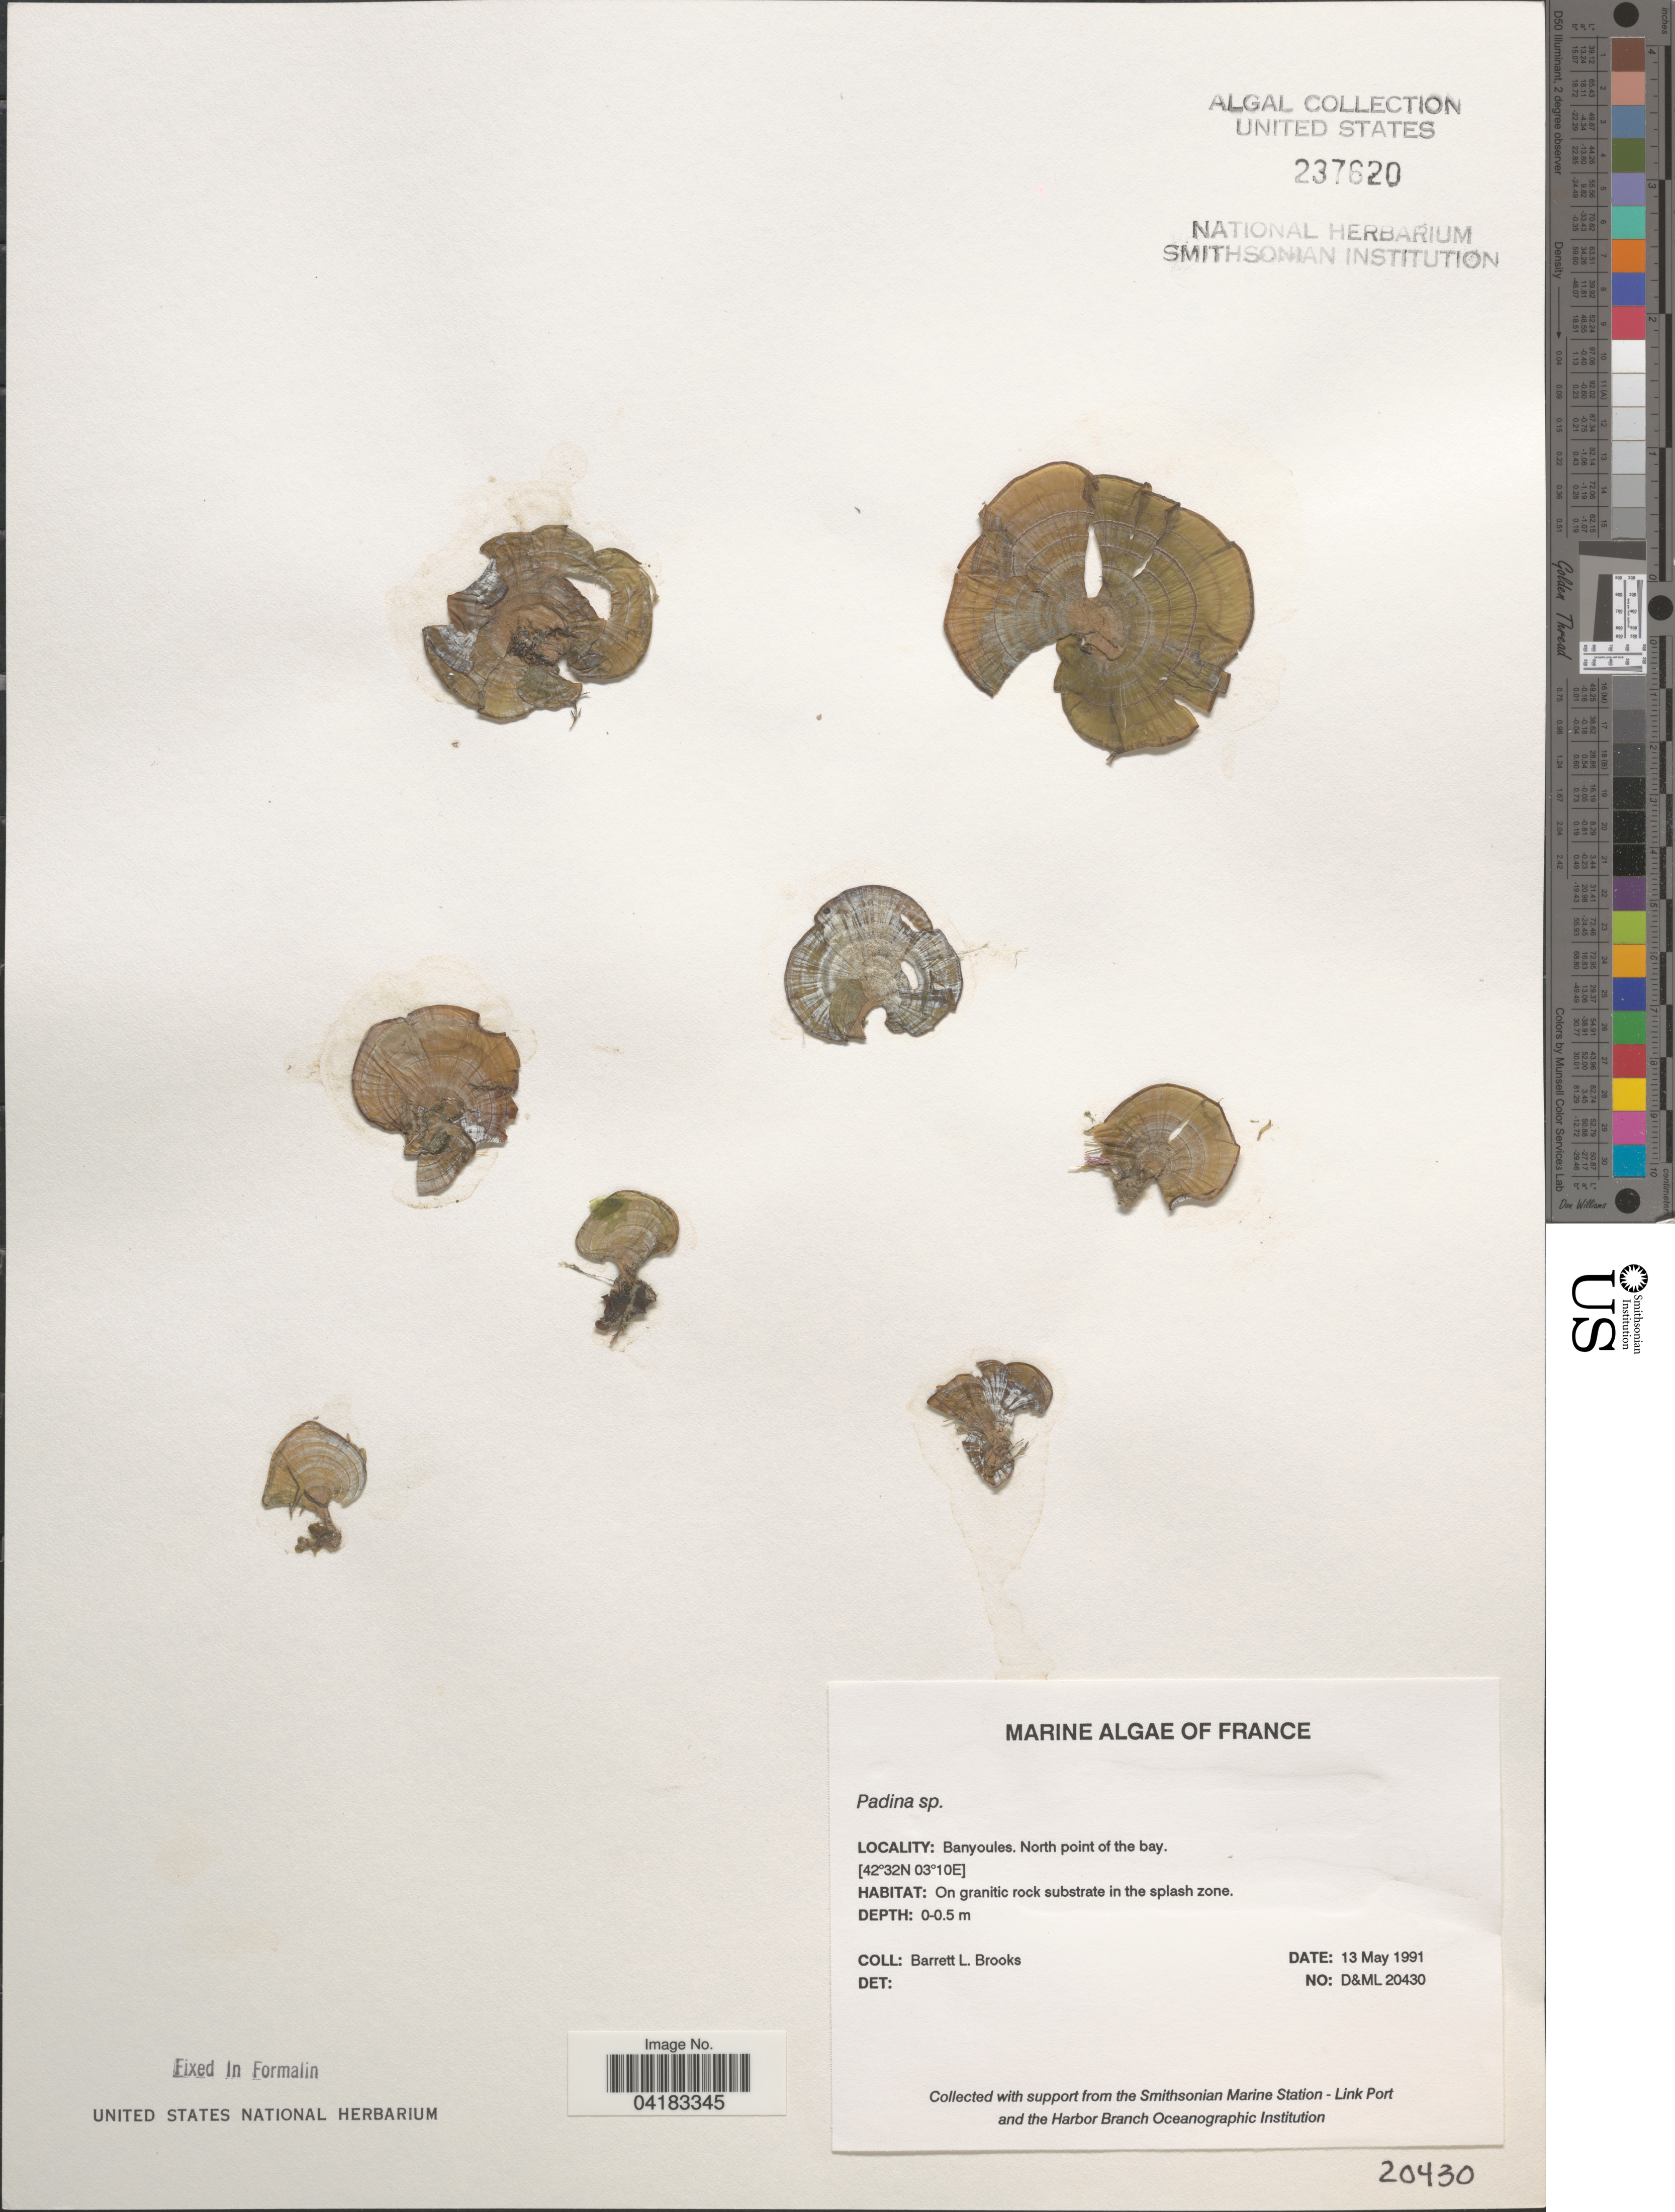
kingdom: Chromista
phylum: Ochrophyta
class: Phaeophyceae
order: Dictyotales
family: Dictyotaceae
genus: Padina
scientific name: Padina sp.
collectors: B. Brooks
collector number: D&ML20430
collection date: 1991-05-13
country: France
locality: Banyoules. North point of the bay.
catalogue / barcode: US 237620